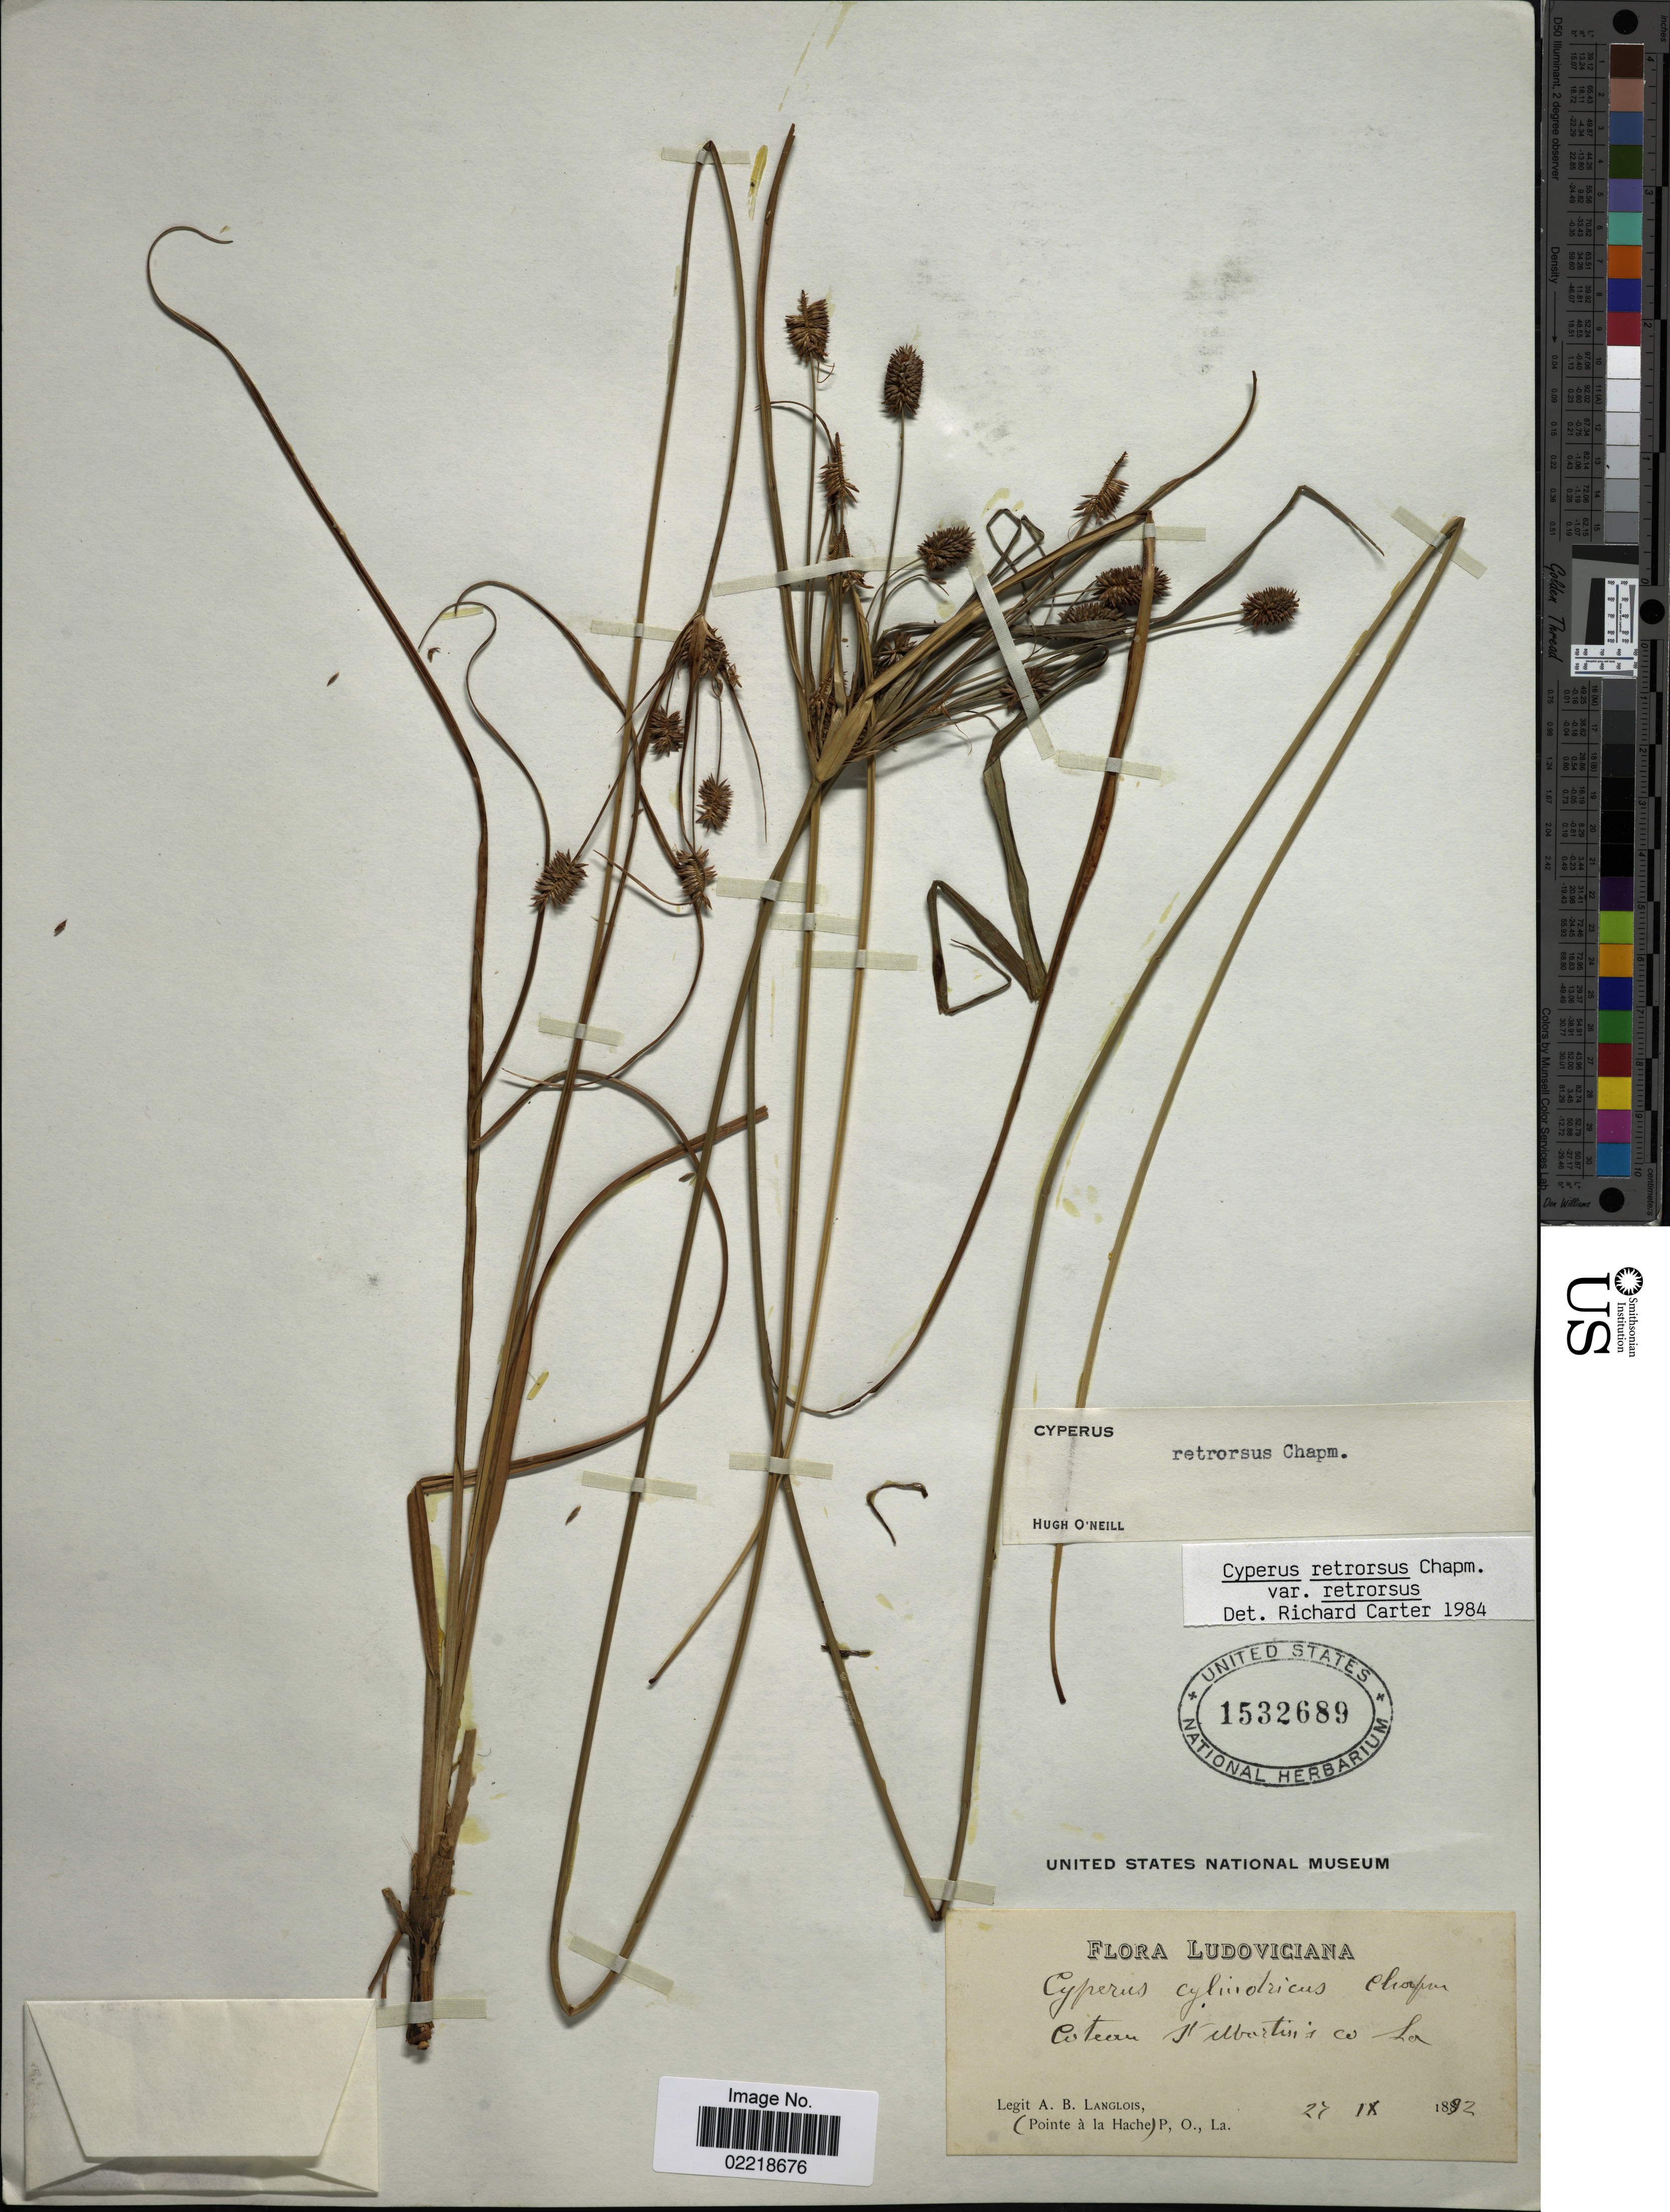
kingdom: Plantae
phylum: Tracheophyta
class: Liliopsida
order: Poales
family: Cyperaceae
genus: Cyperus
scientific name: Cyperus retrorsus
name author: Chapm.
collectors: A. Langlois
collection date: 1892-09-27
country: United States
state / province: Louisiana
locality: Ludoviciana. St. Martin's co.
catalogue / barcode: US 1532689